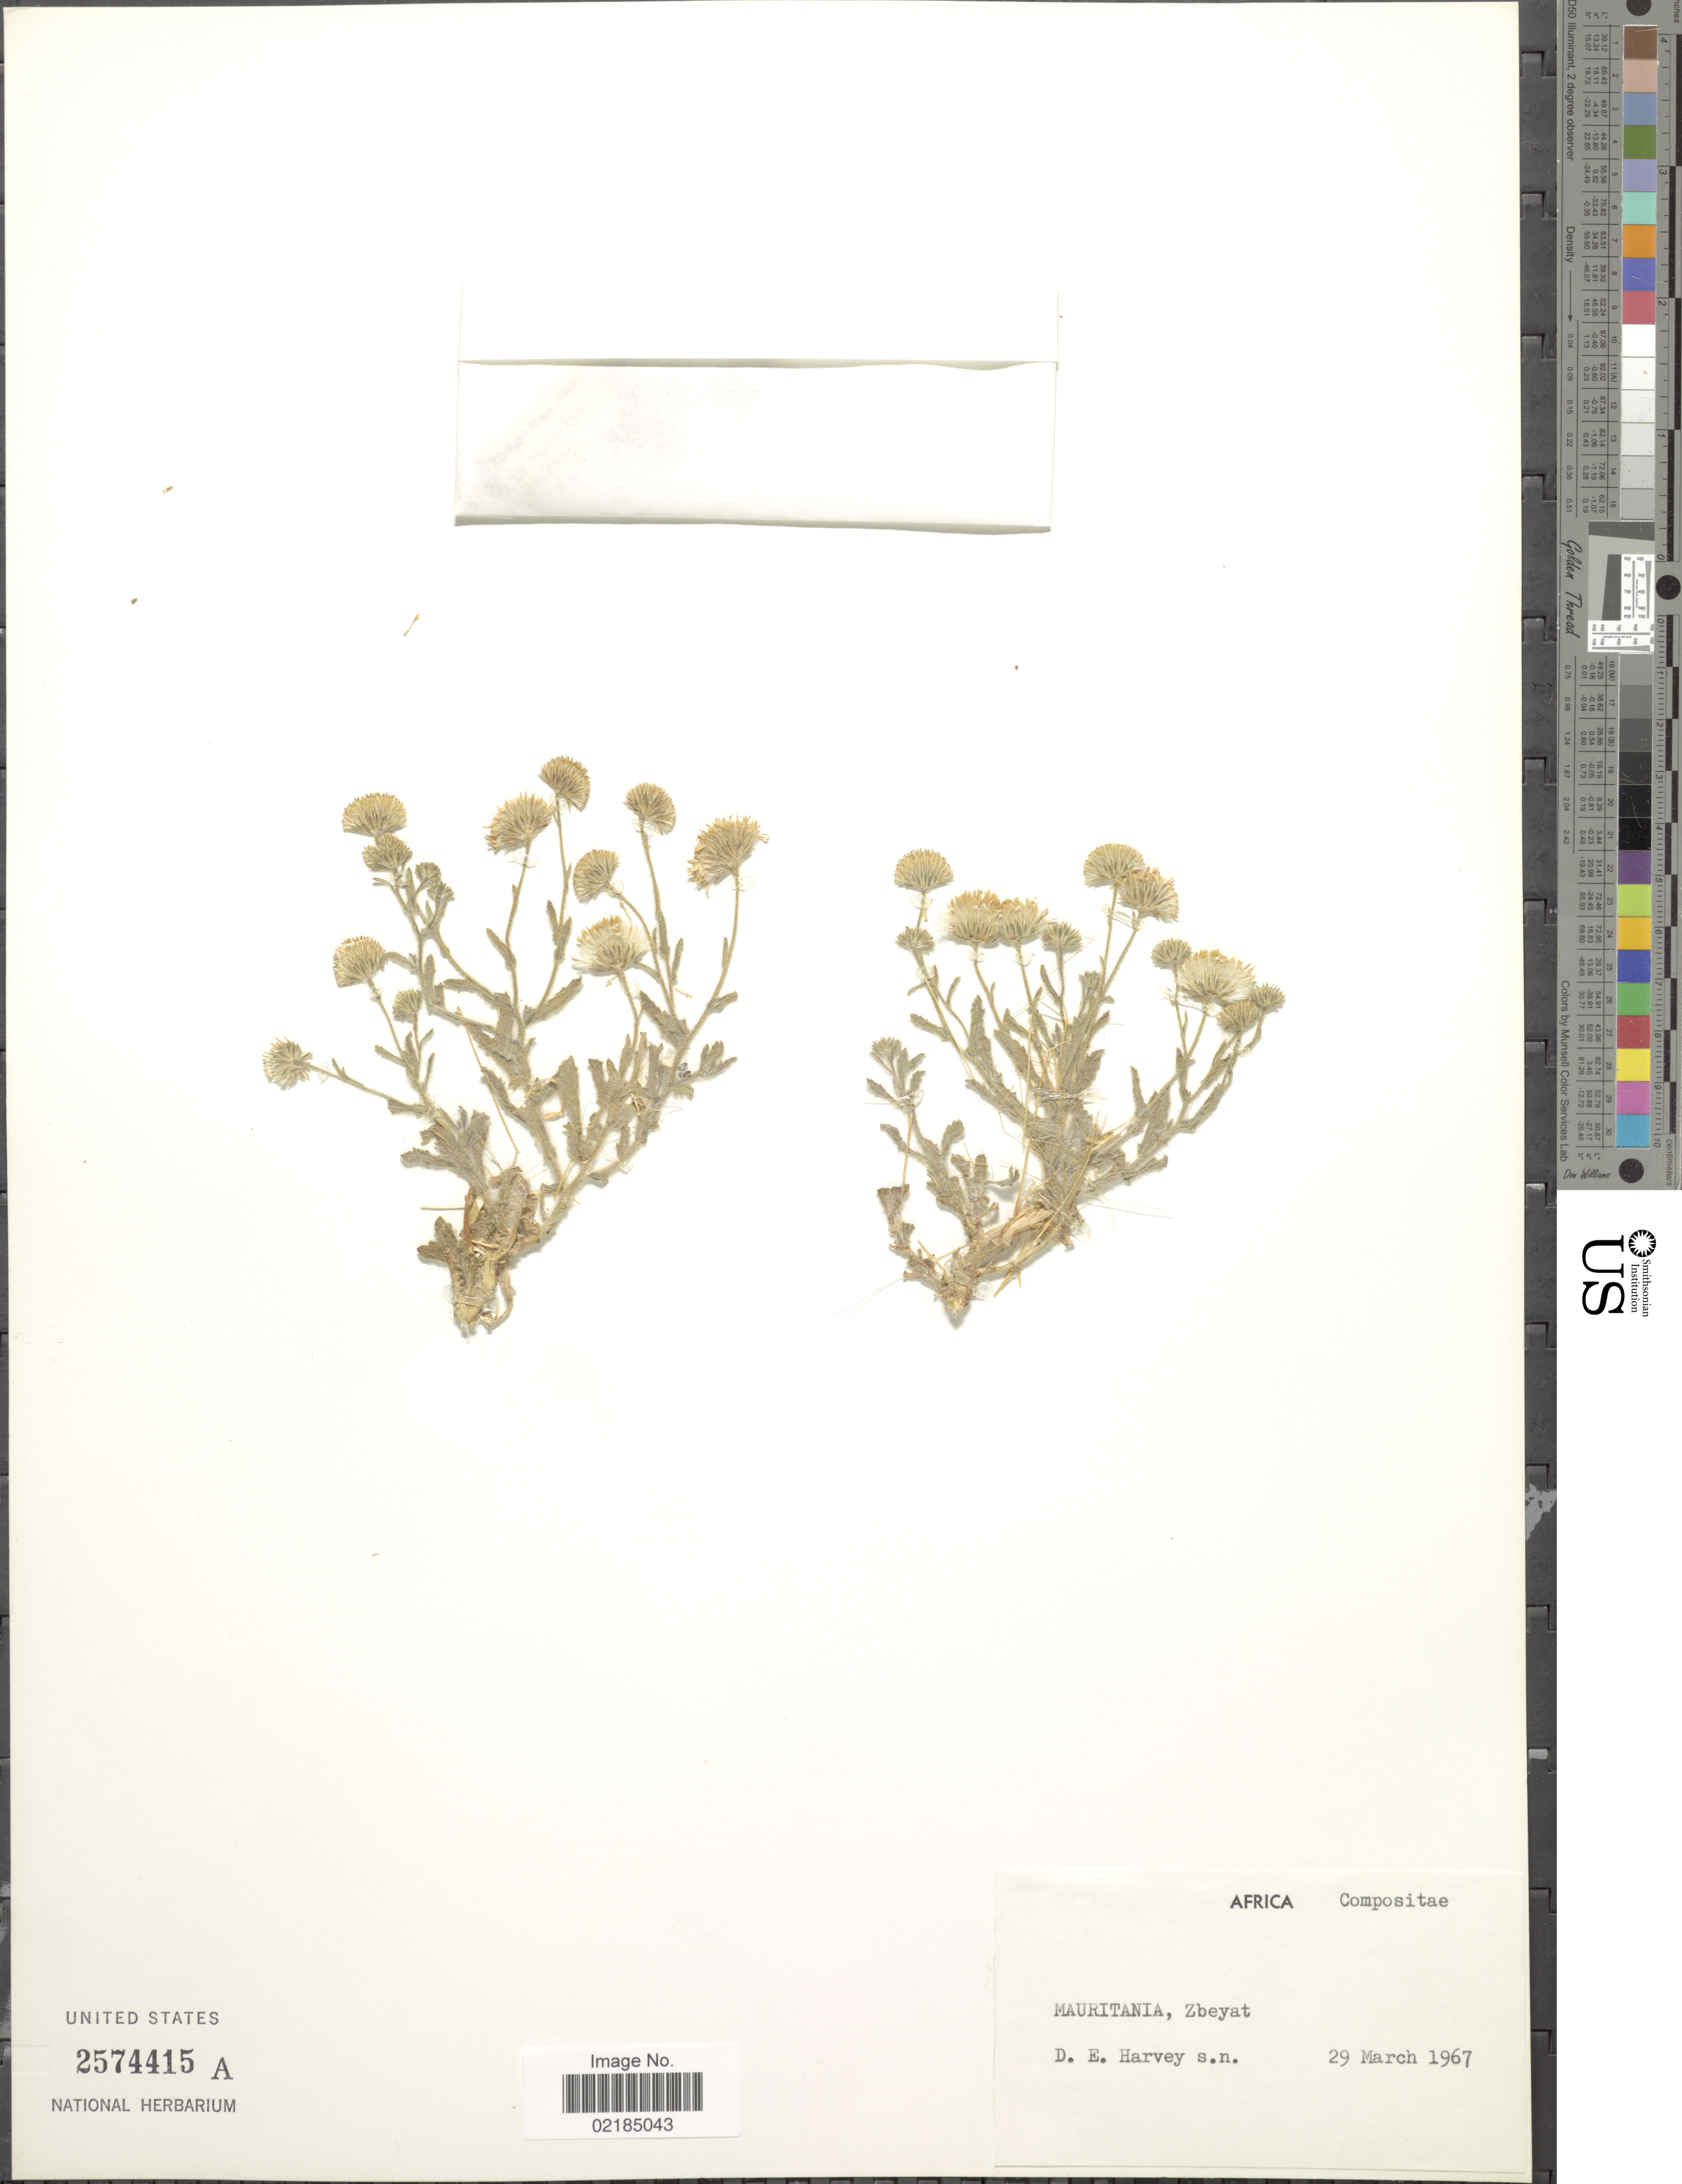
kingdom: Plantae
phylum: Tracheophyta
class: Magnoliopsida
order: Asterales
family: Asteraceae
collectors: D. E. Harvey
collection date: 1967-03-29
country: Mauritania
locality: Mauritania, Zbeyat.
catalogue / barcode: US 2574415A